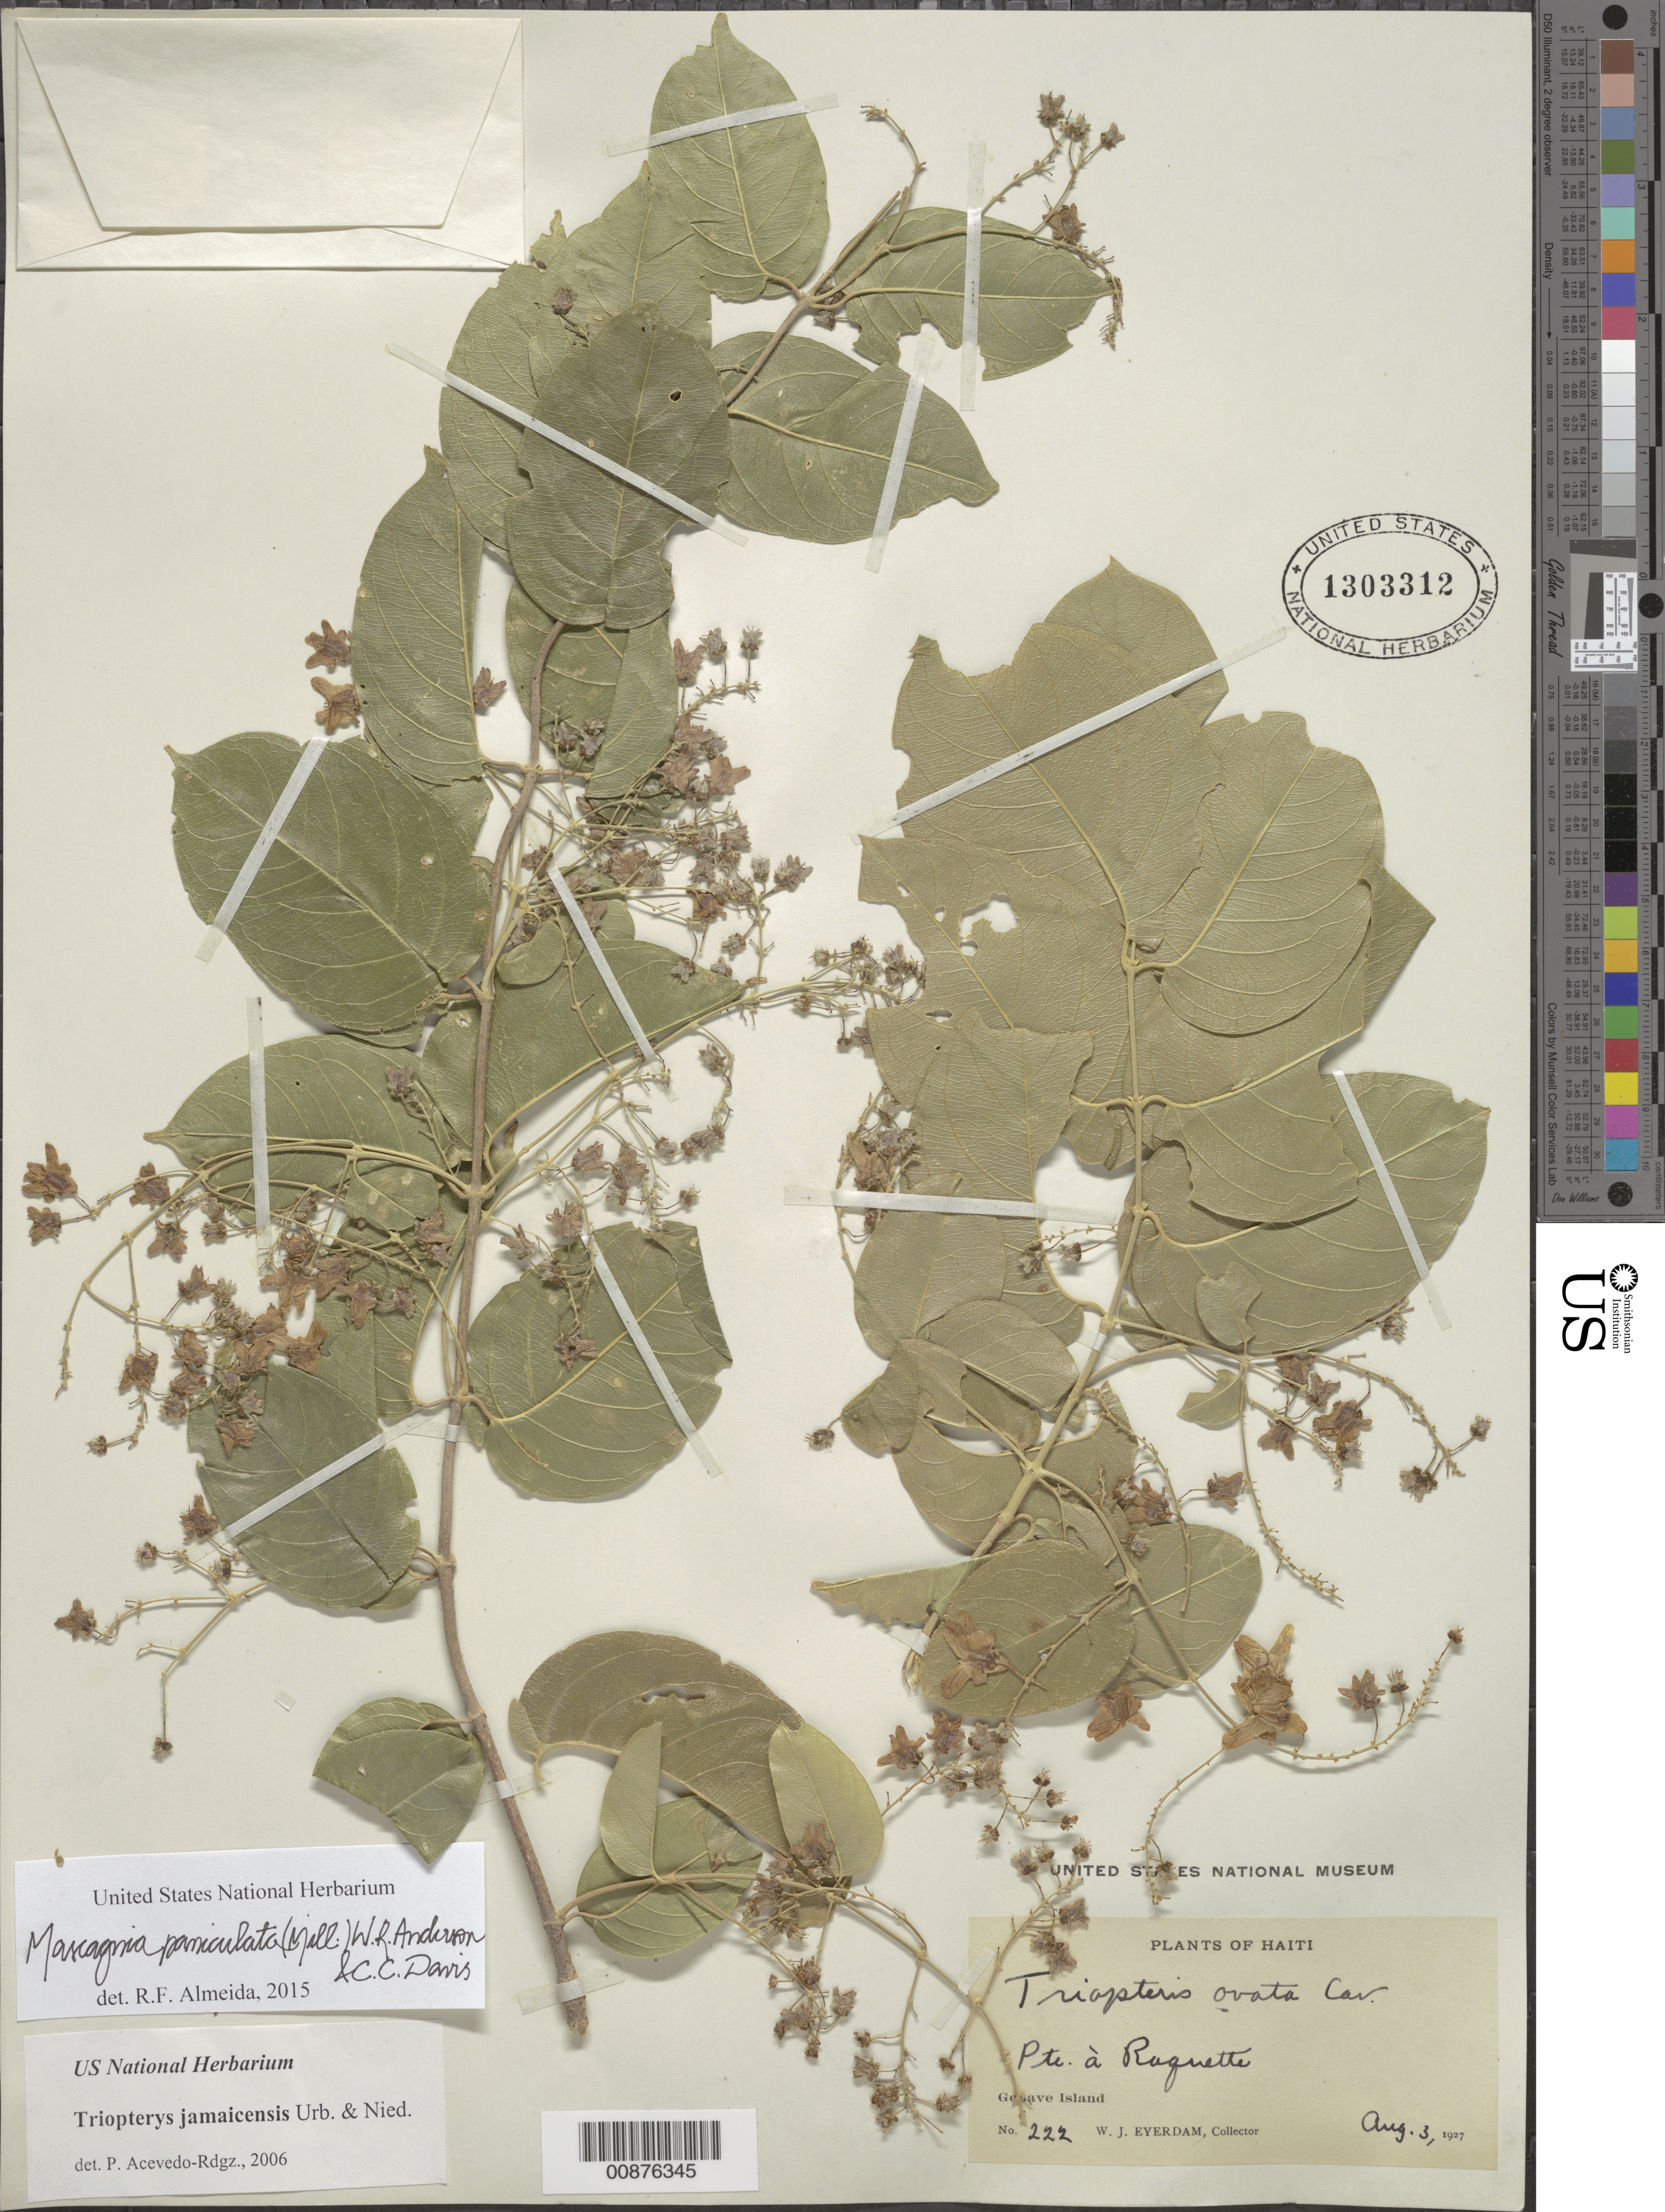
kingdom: Plantae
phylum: Tracheophyta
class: Magnoliopsida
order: Malpighiales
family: Malpighiaceae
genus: Mascagnia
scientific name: Mascagnia paniculata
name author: (Mill.) W.R. Anderson & C. Davis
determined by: De Almeida, R. F., (HUEFS), Universidade Estadual de Feira de Santana (BRAZIL)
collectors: W. Everdam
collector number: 222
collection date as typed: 03 Aug 1927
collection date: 1927-08-03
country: Haiti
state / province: Ouest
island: Île de la Gonâve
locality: Pte à Raquette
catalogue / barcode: US 1303312